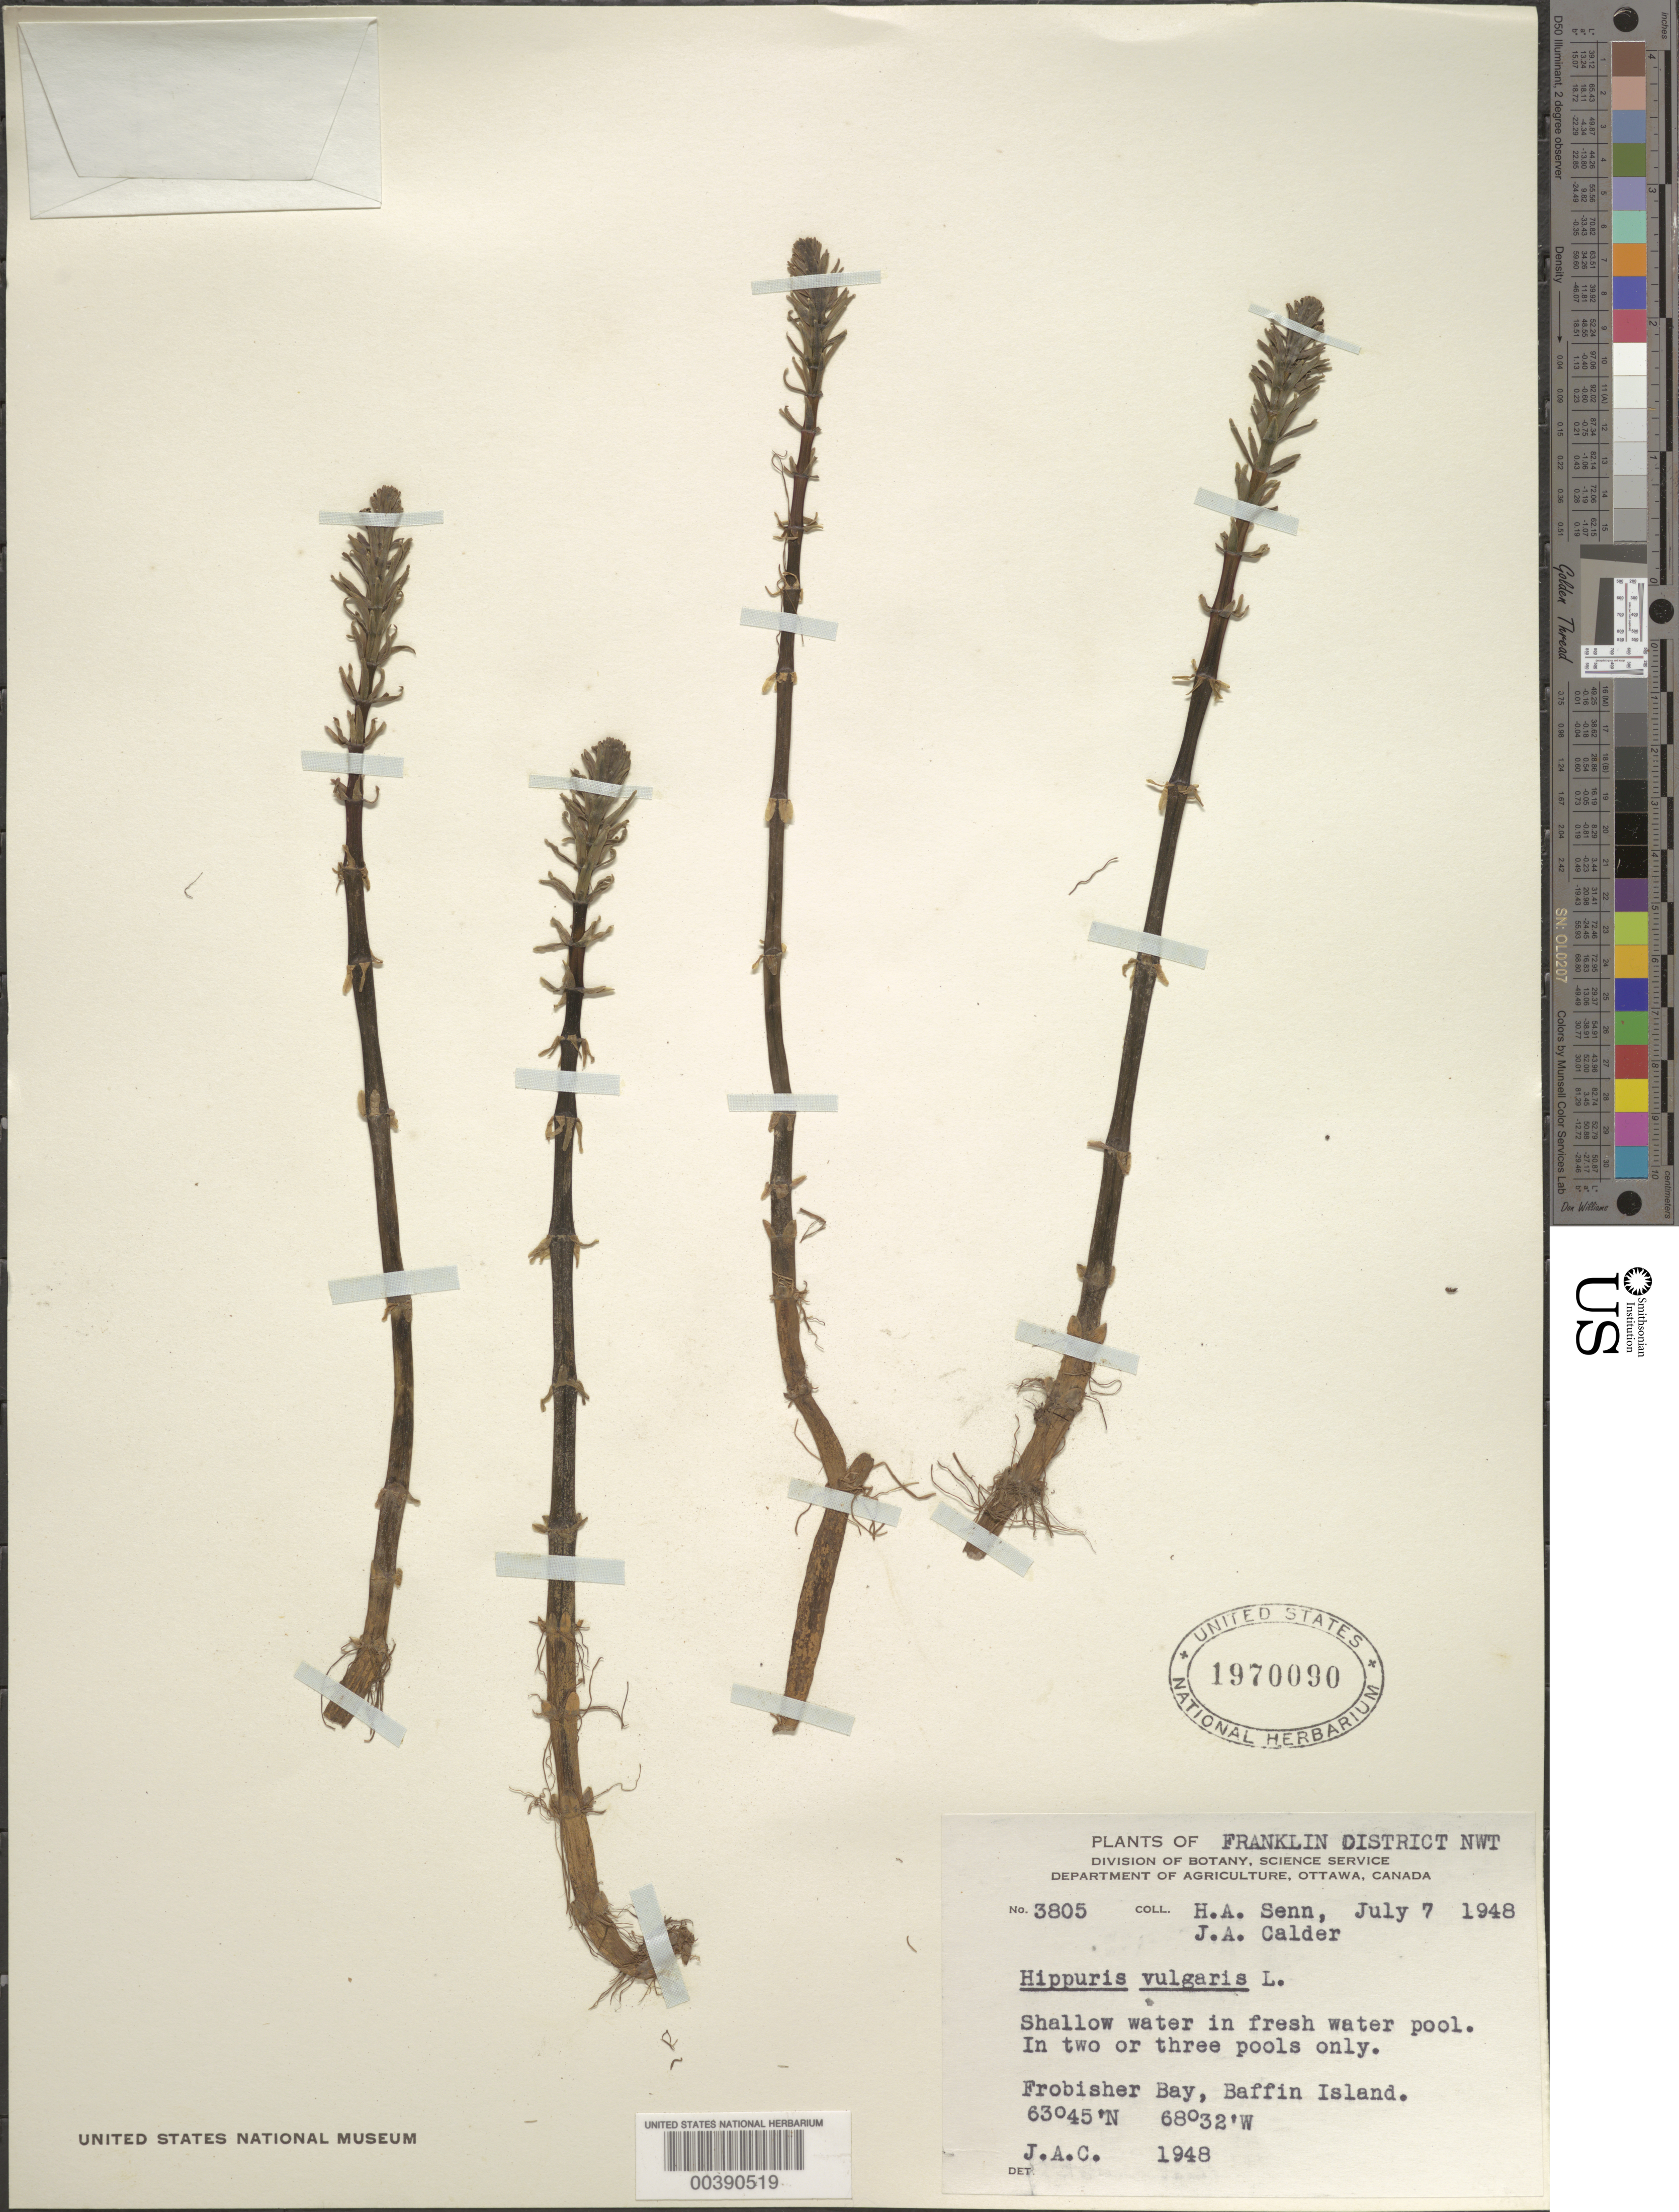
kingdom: Plantae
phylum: Tracheophyta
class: Magnoliopsida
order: Lamiales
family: Plantaginaceae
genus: Hippuris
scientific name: Hippuris vulgaris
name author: L.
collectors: H. A. Senn & J. A. Calder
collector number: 3805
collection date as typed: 07 Jul 1948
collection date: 1948-07-07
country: Canada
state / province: Northwest Territories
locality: Franklin dist., frobisher bay, baffin island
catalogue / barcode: US 1970090